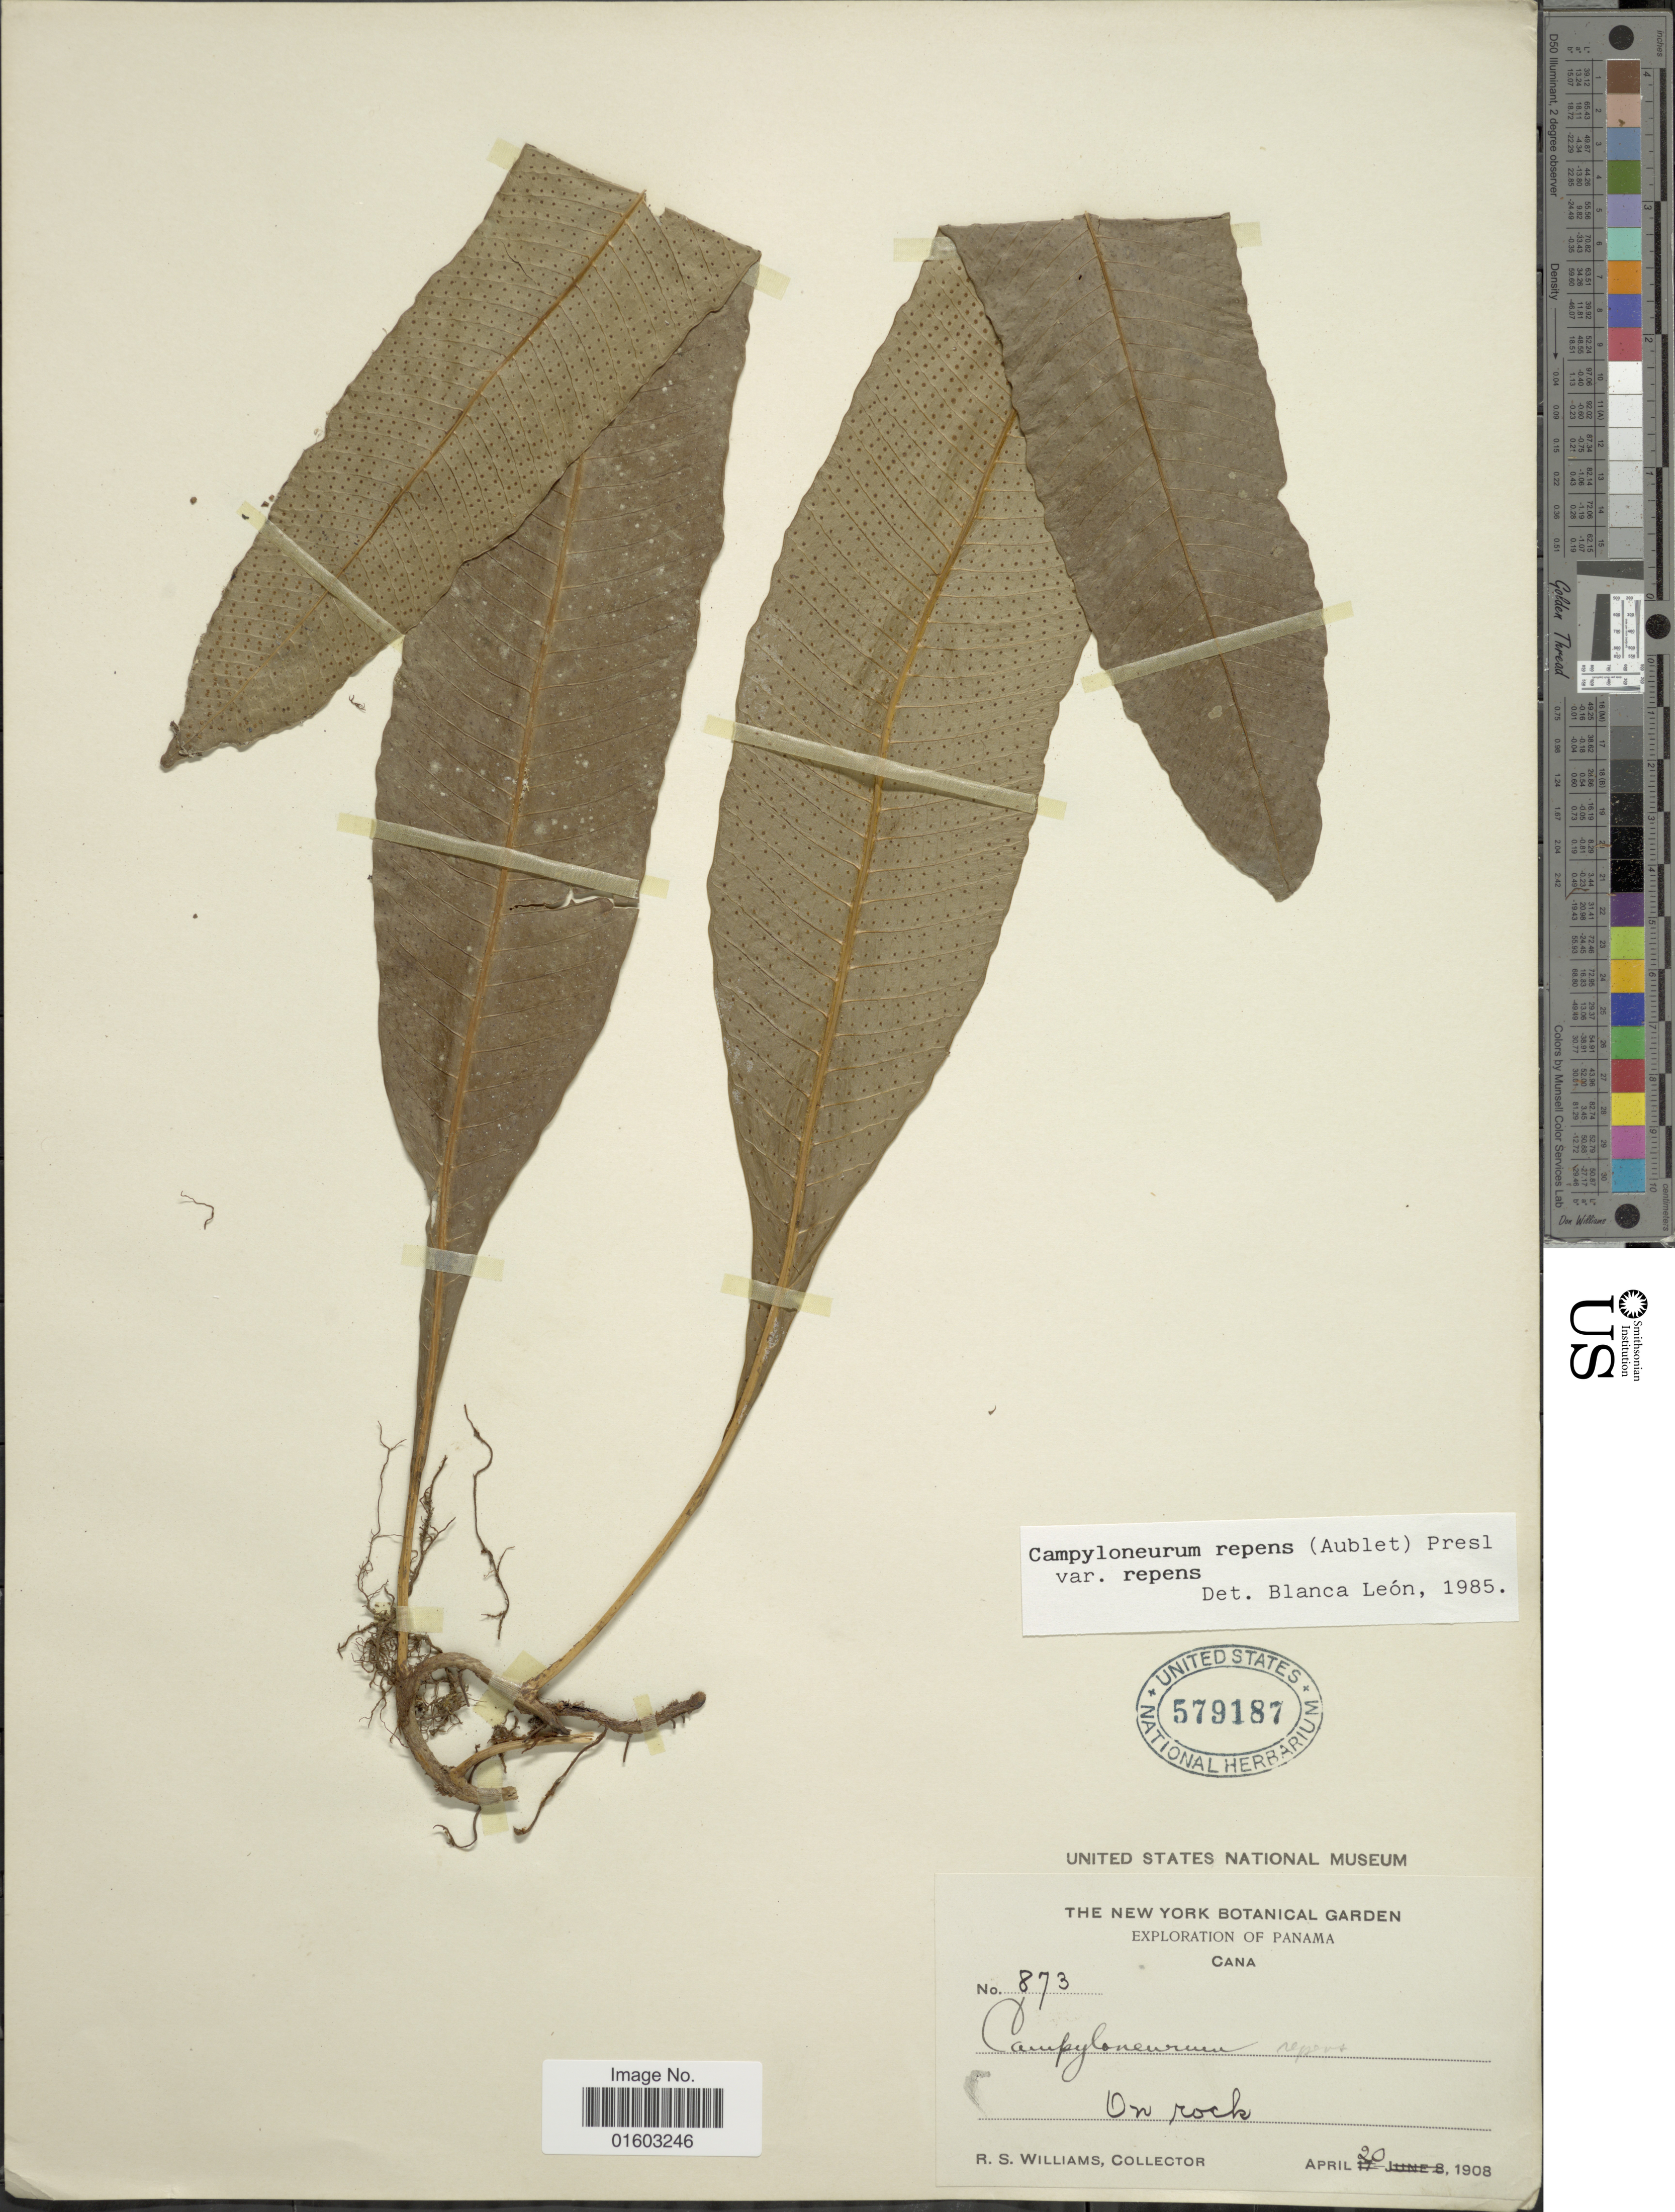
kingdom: Plantae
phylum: Tracheophyta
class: Polypodiopsida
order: Polypodiales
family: Polypodiaceae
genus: Campyloneurum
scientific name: Campyloneurum repens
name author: (Aubl.) C. Presl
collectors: R. S. Williams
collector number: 873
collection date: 1908-04-20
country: Panama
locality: Cana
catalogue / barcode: US 579187